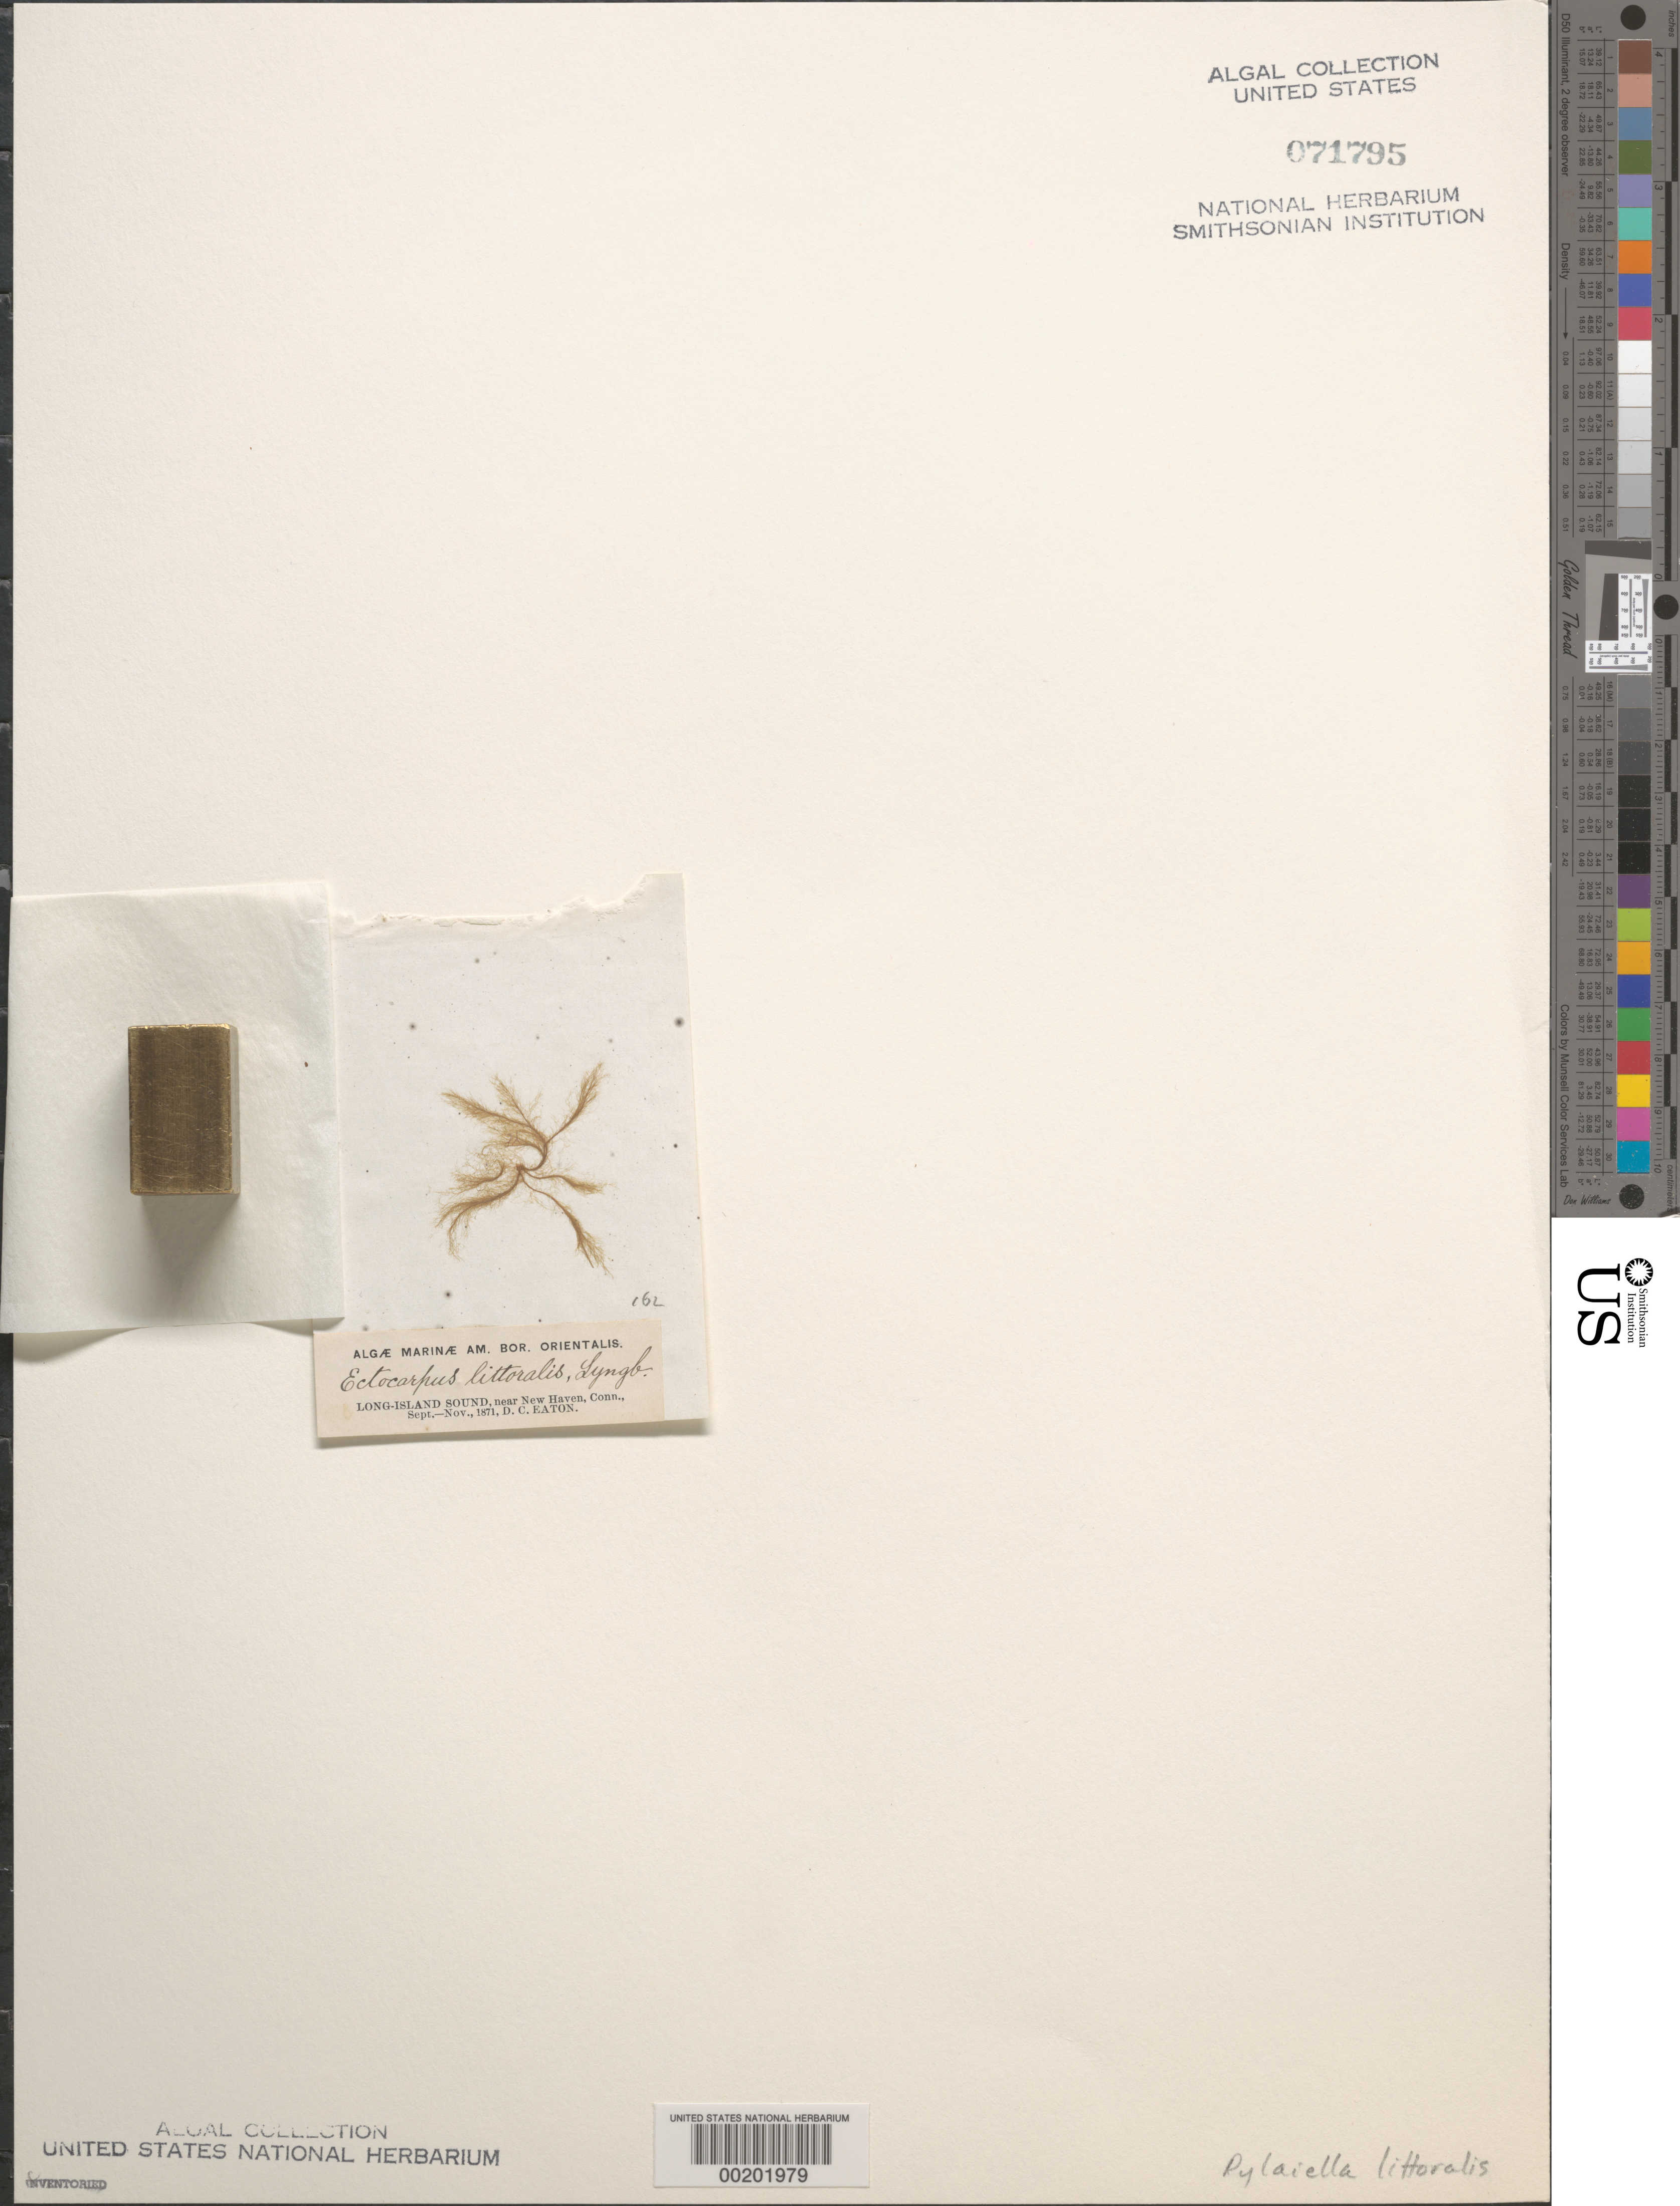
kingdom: Chromista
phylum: Ochrophyta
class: Phaeophyceae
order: Ectocarpales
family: Acinetosporaceae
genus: Pylaiella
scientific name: Pylaiella litoralis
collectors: D. C. Eaton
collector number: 162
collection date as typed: Sep 1871 TO -- Nov 1871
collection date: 1871-09/1871-11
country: United States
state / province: Connecticut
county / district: New Haven County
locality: Long Island Sound near New Haven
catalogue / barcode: US 71795